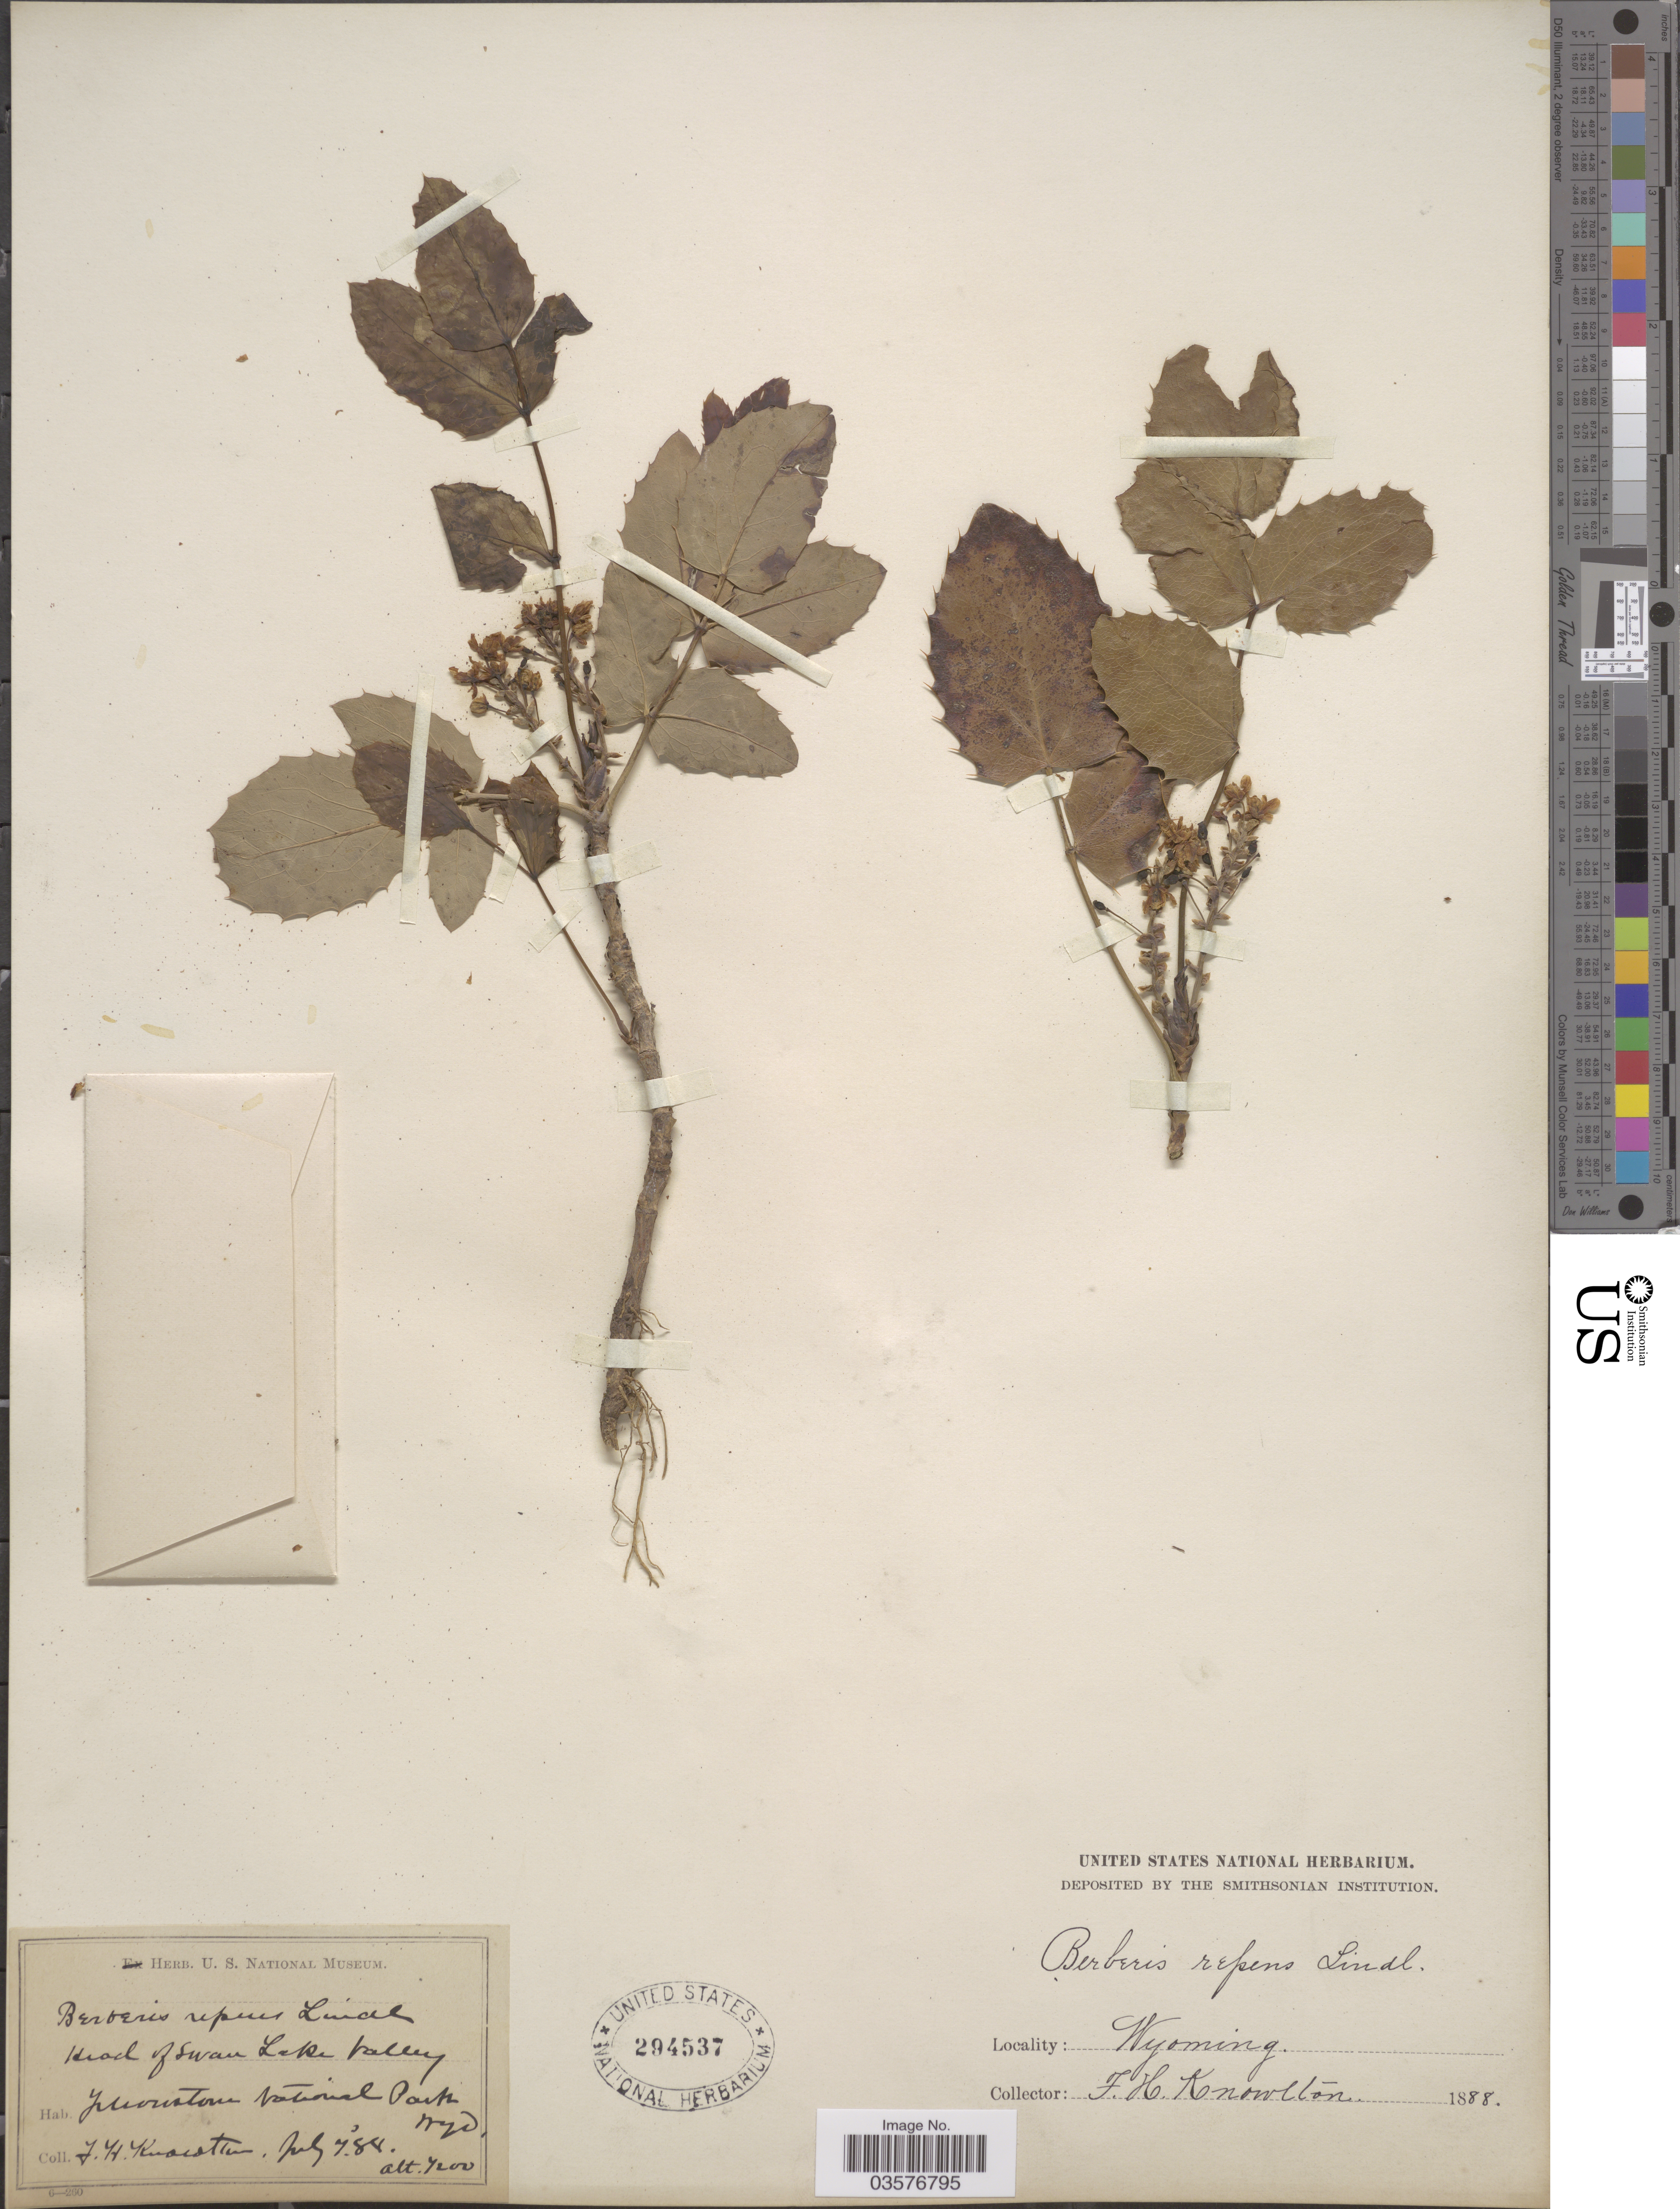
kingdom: Plantae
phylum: Tracheophyta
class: Magnoliopsida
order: Ranunculales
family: Berberidaceae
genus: Mahonia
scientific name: Mahonia repens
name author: (Lindl.) G. Don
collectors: F. H. Knowlton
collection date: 1888-07-07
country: United States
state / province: Wyoming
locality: Head of Swan Lake Valley. Yellowstone National Park.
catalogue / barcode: US 294537